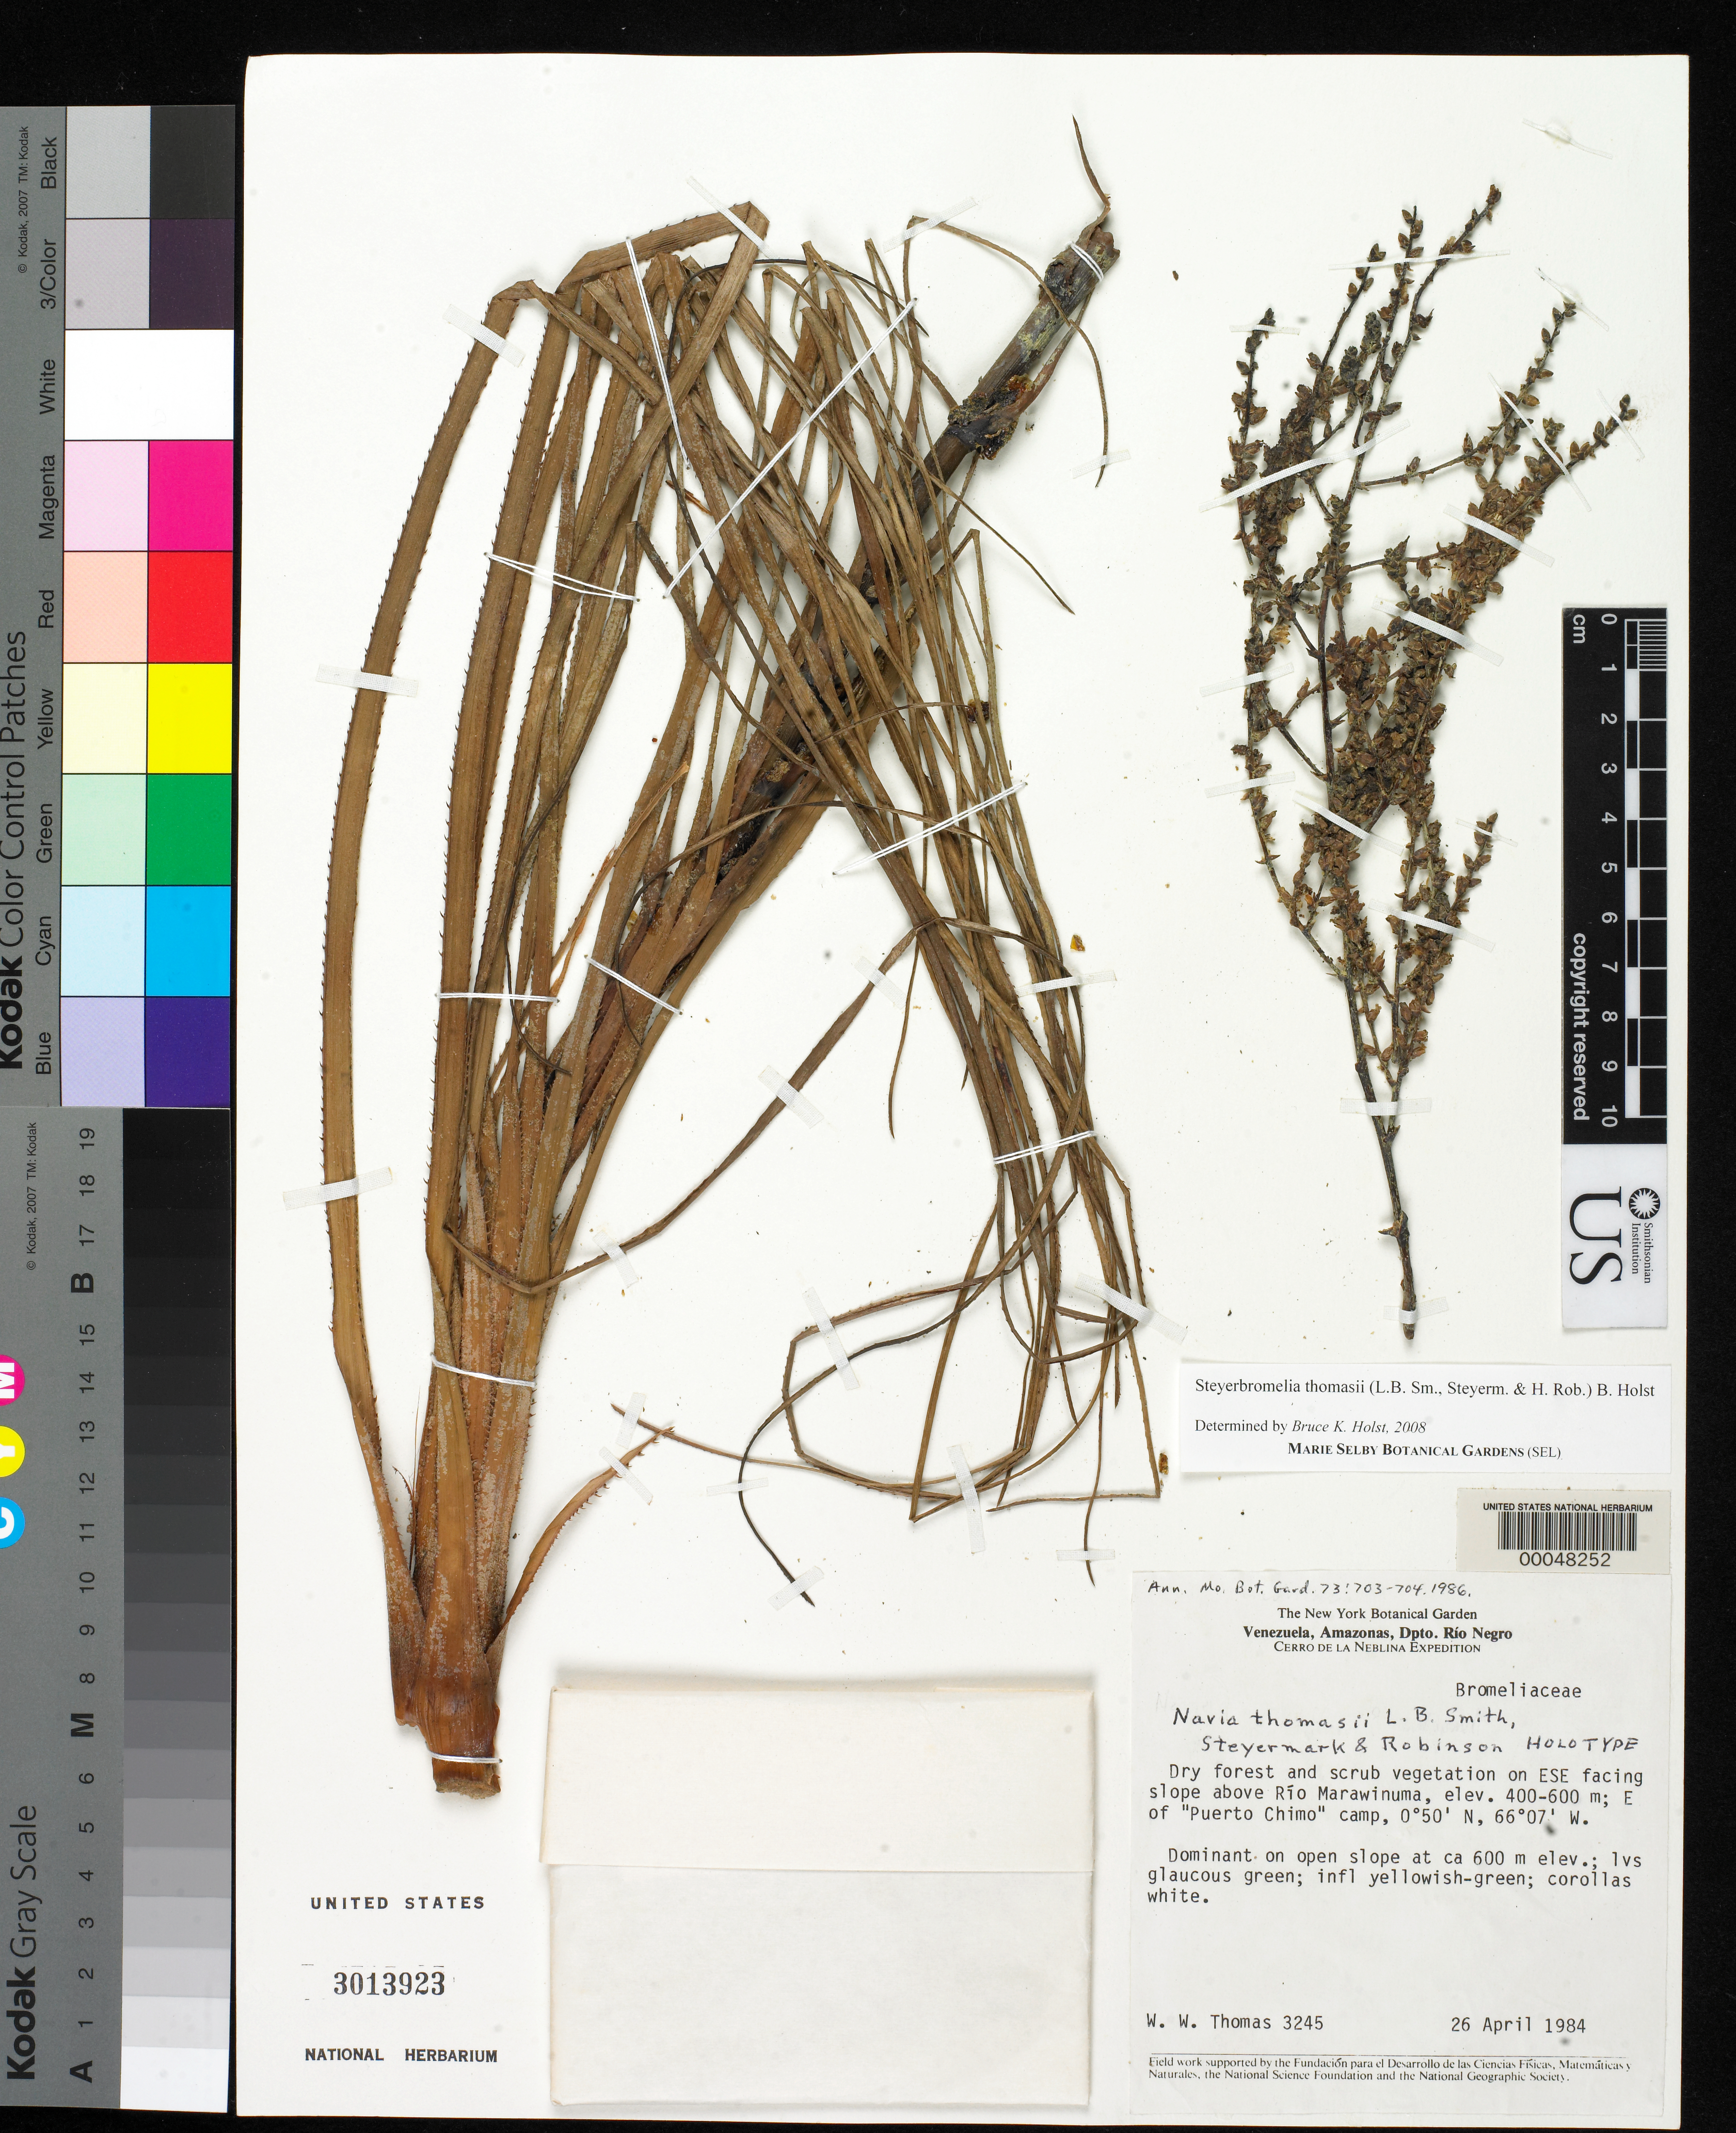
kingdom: Plantae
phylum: Tracheophyta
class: Liliopsida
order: Poales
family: Bromeliaceae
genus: Navia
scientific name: Navia thomasii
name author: L.B. Sm.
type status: Holotype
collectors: W. W. Thomas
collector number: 3245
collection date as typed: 26 Apr 1984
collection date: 1984-04-26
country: Venezuela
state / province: Amazonas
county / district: Rio Negro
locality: ESE facing slope above Rio Marawinuma, E of "Puerto Chimo" Camp.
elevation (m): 400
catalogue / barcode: US 3013923